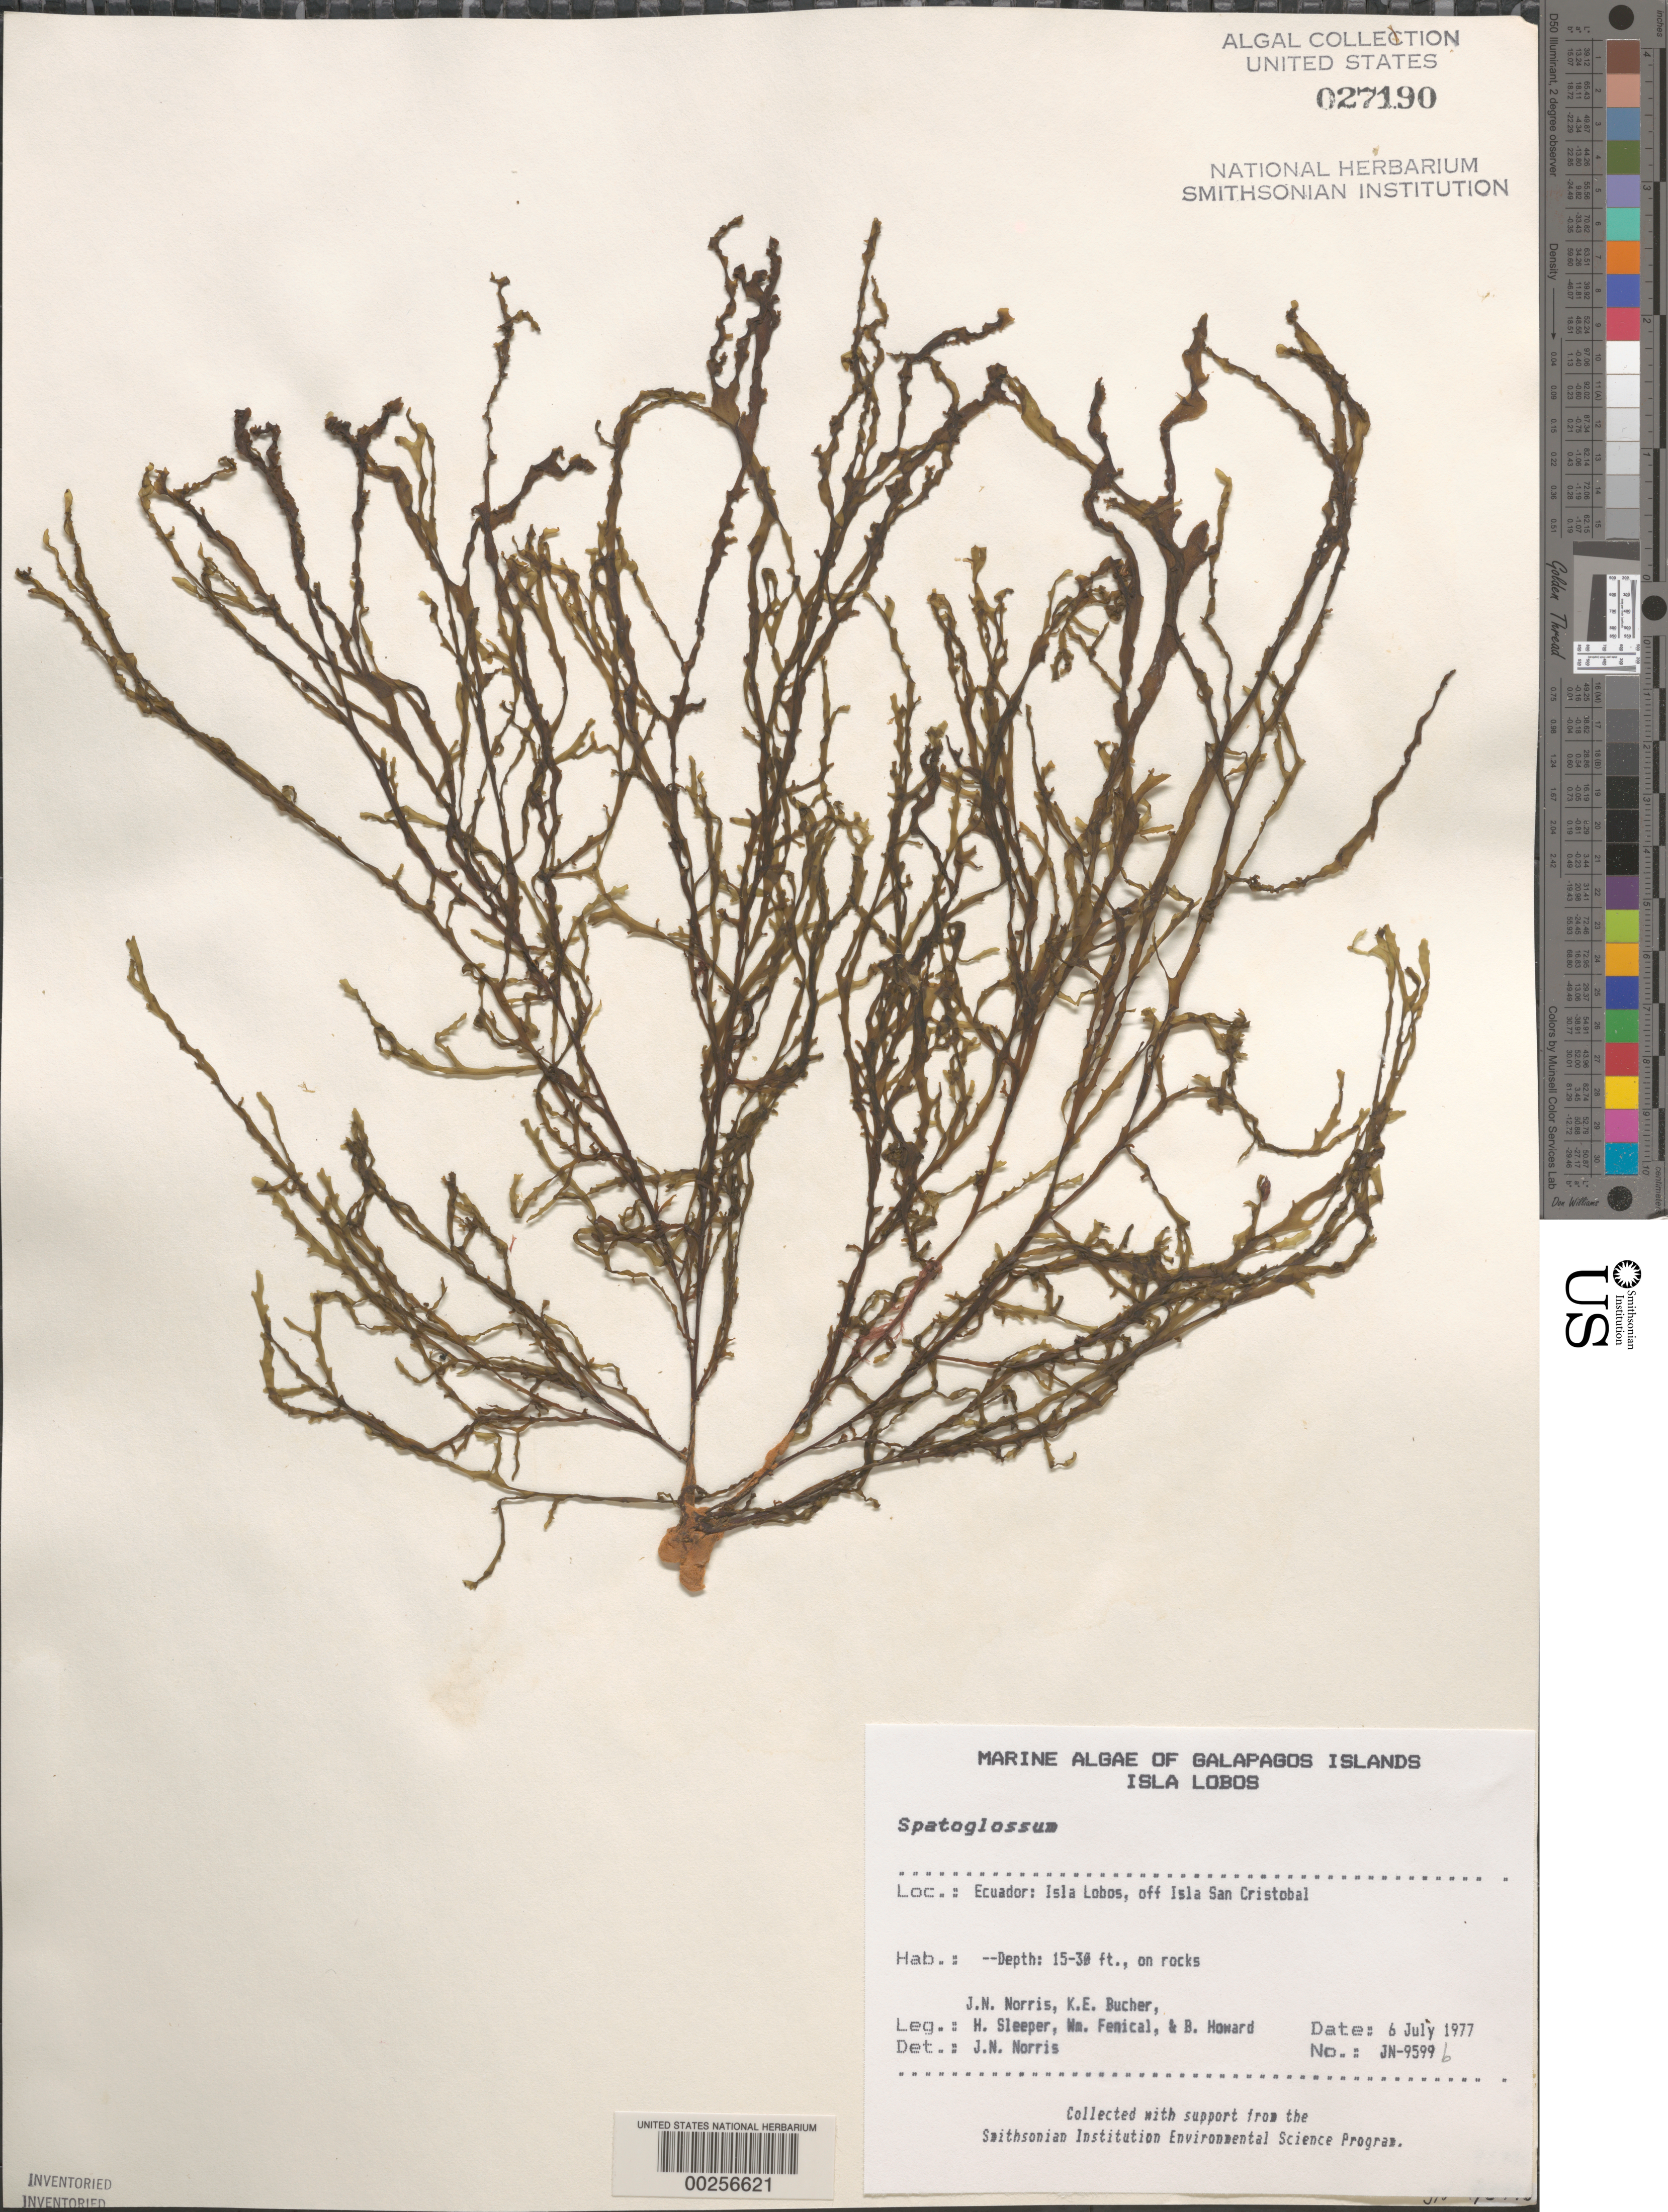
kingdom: Chromista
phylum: Ochrophyta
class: Phaeophyceae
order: Dictyotales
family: Dictyotaceae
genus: Spatoglossum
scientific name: Spatoglossum sp.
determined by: Norris, James N.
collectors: J. N. Norris, K. E. Bucher, H. Sleeper, W. Fenical & B. Howard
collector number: JN-9599b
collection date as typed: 06 Jul 1977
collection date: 1977-07-06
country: Ecuador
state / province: Colón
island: Lobos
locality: Off Isla San Cristóbal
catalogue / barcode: US 27190